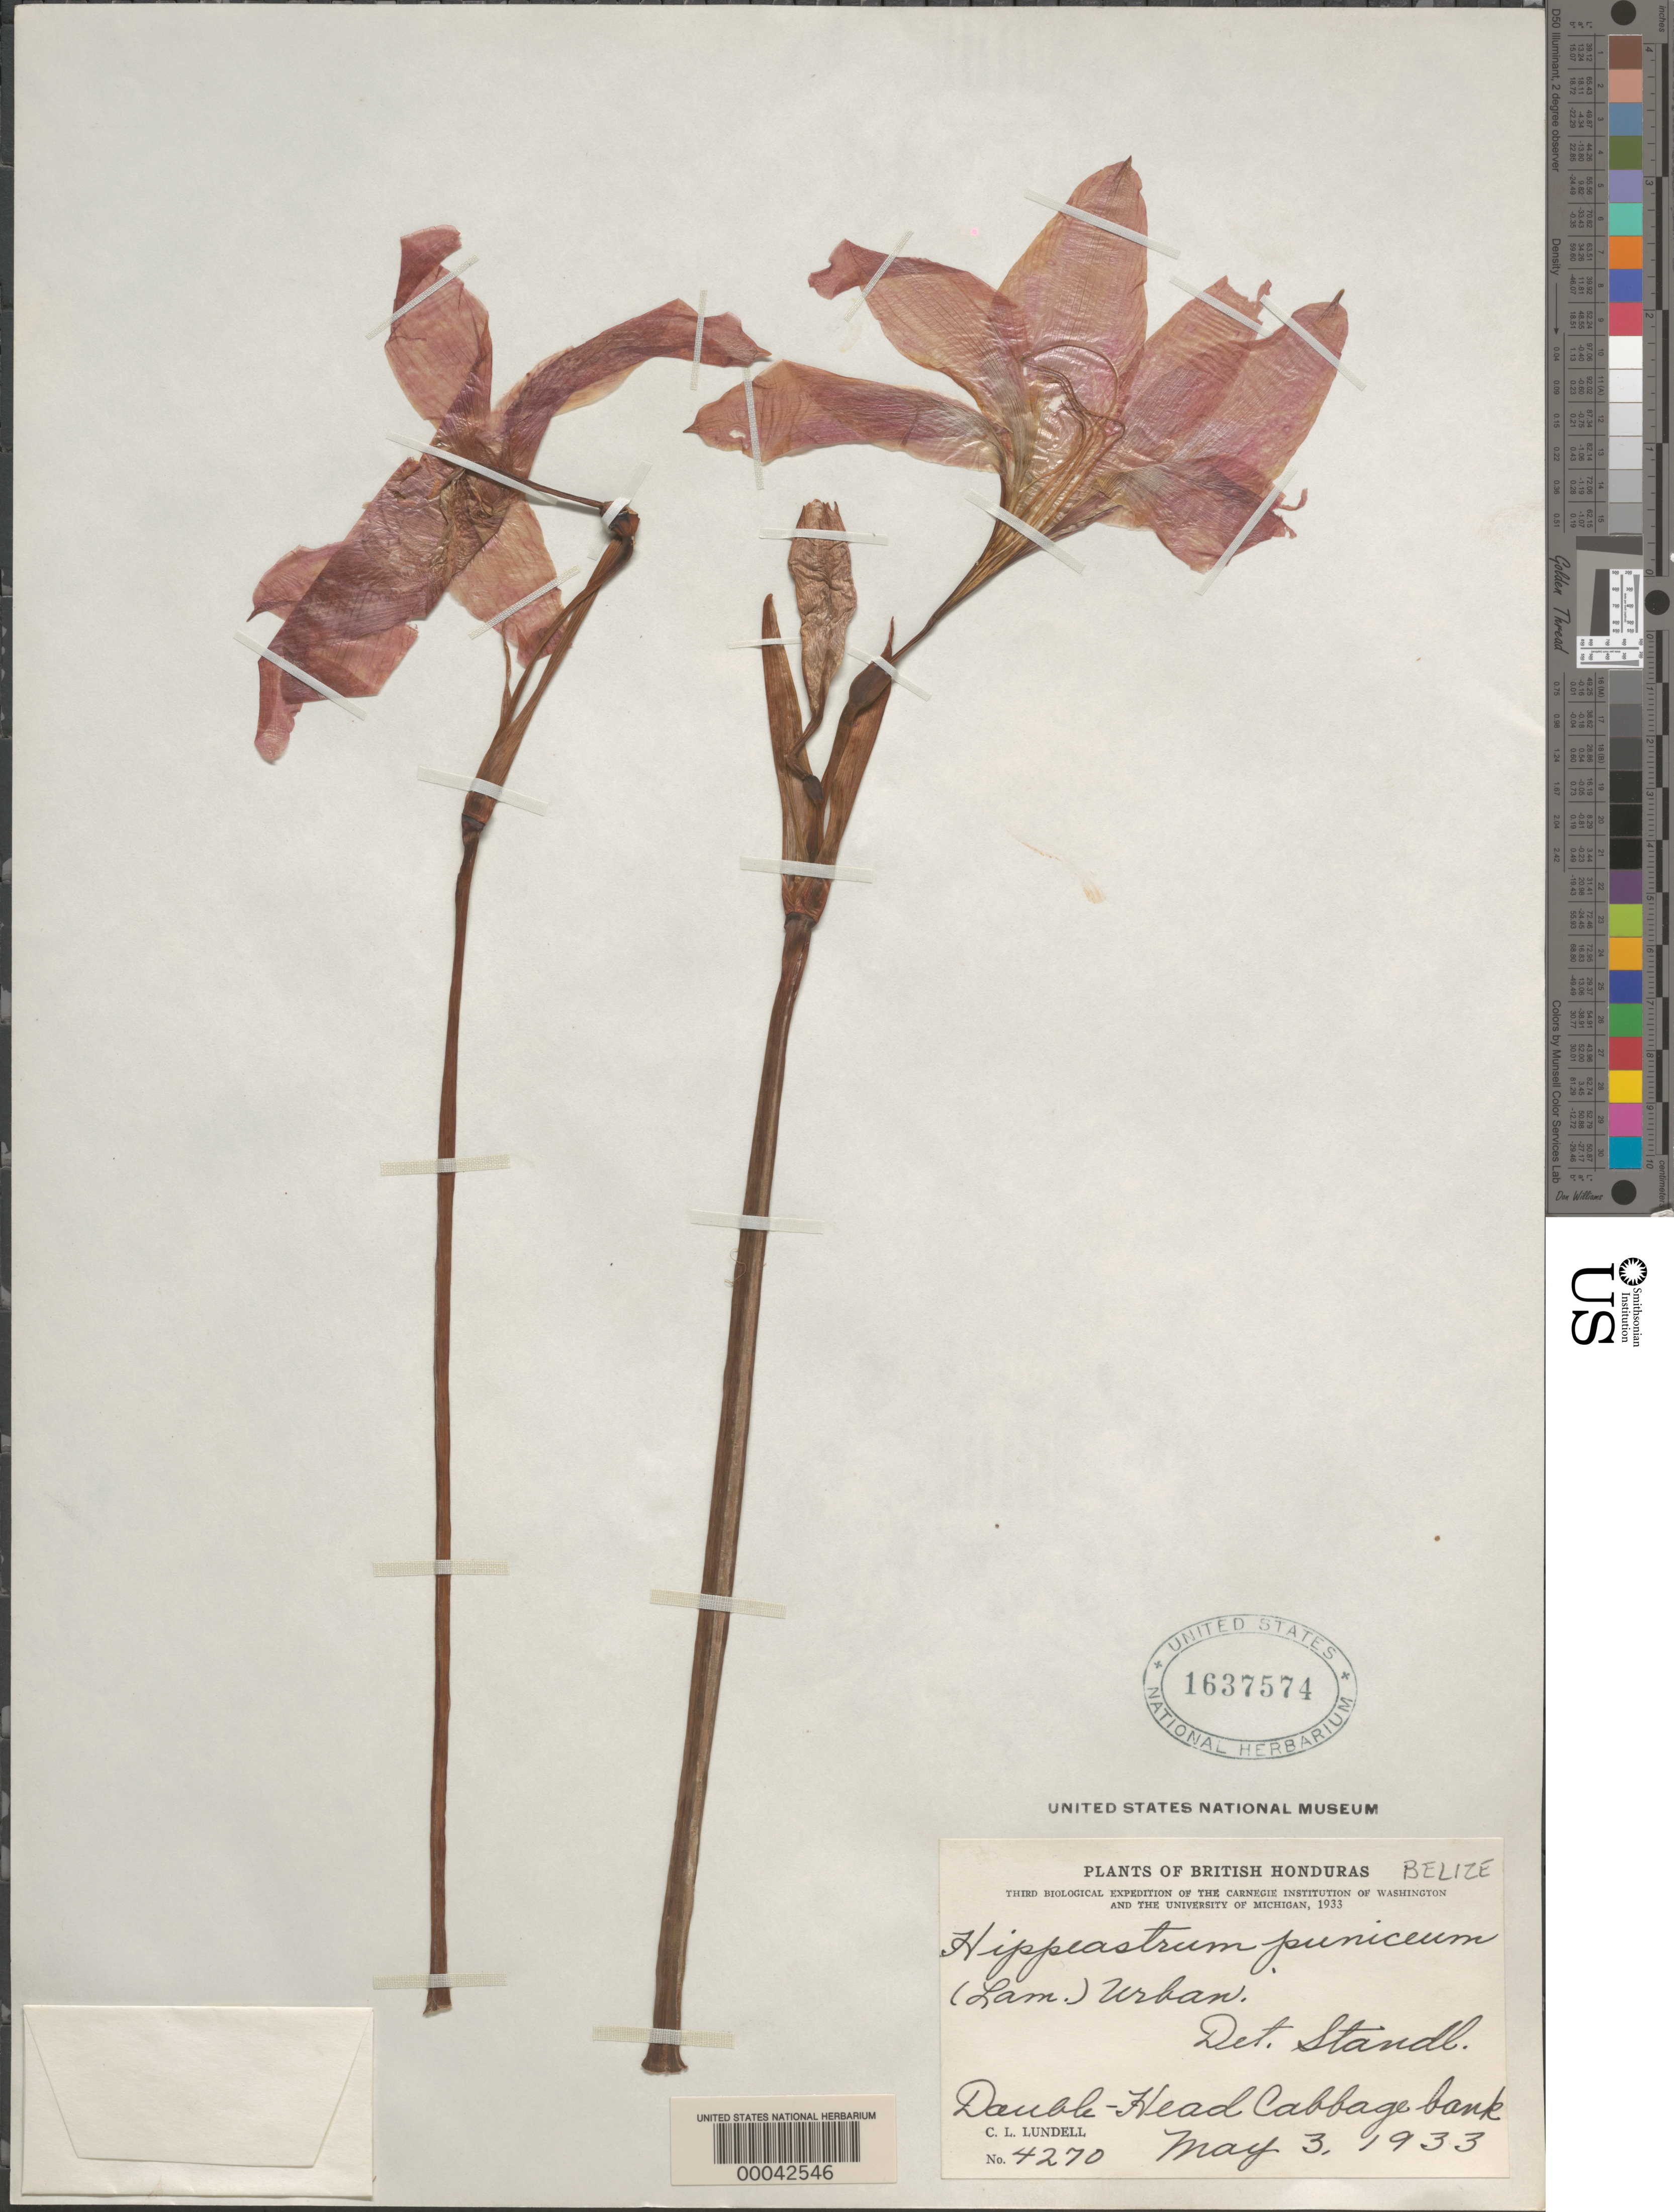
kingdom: Plantae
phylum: Tracheophyta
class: Liliopsida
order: Asparagales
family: Amaryllidaceae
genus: Hippeastrum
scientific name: Hippeastrum puniceum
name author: (Lam.) Voss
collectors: C. L. Lundell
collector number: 4270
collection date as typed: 03 May 1933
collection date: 1933-05-03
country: Belize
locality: Double Head Cabbage Bank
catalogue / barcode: US 1637574